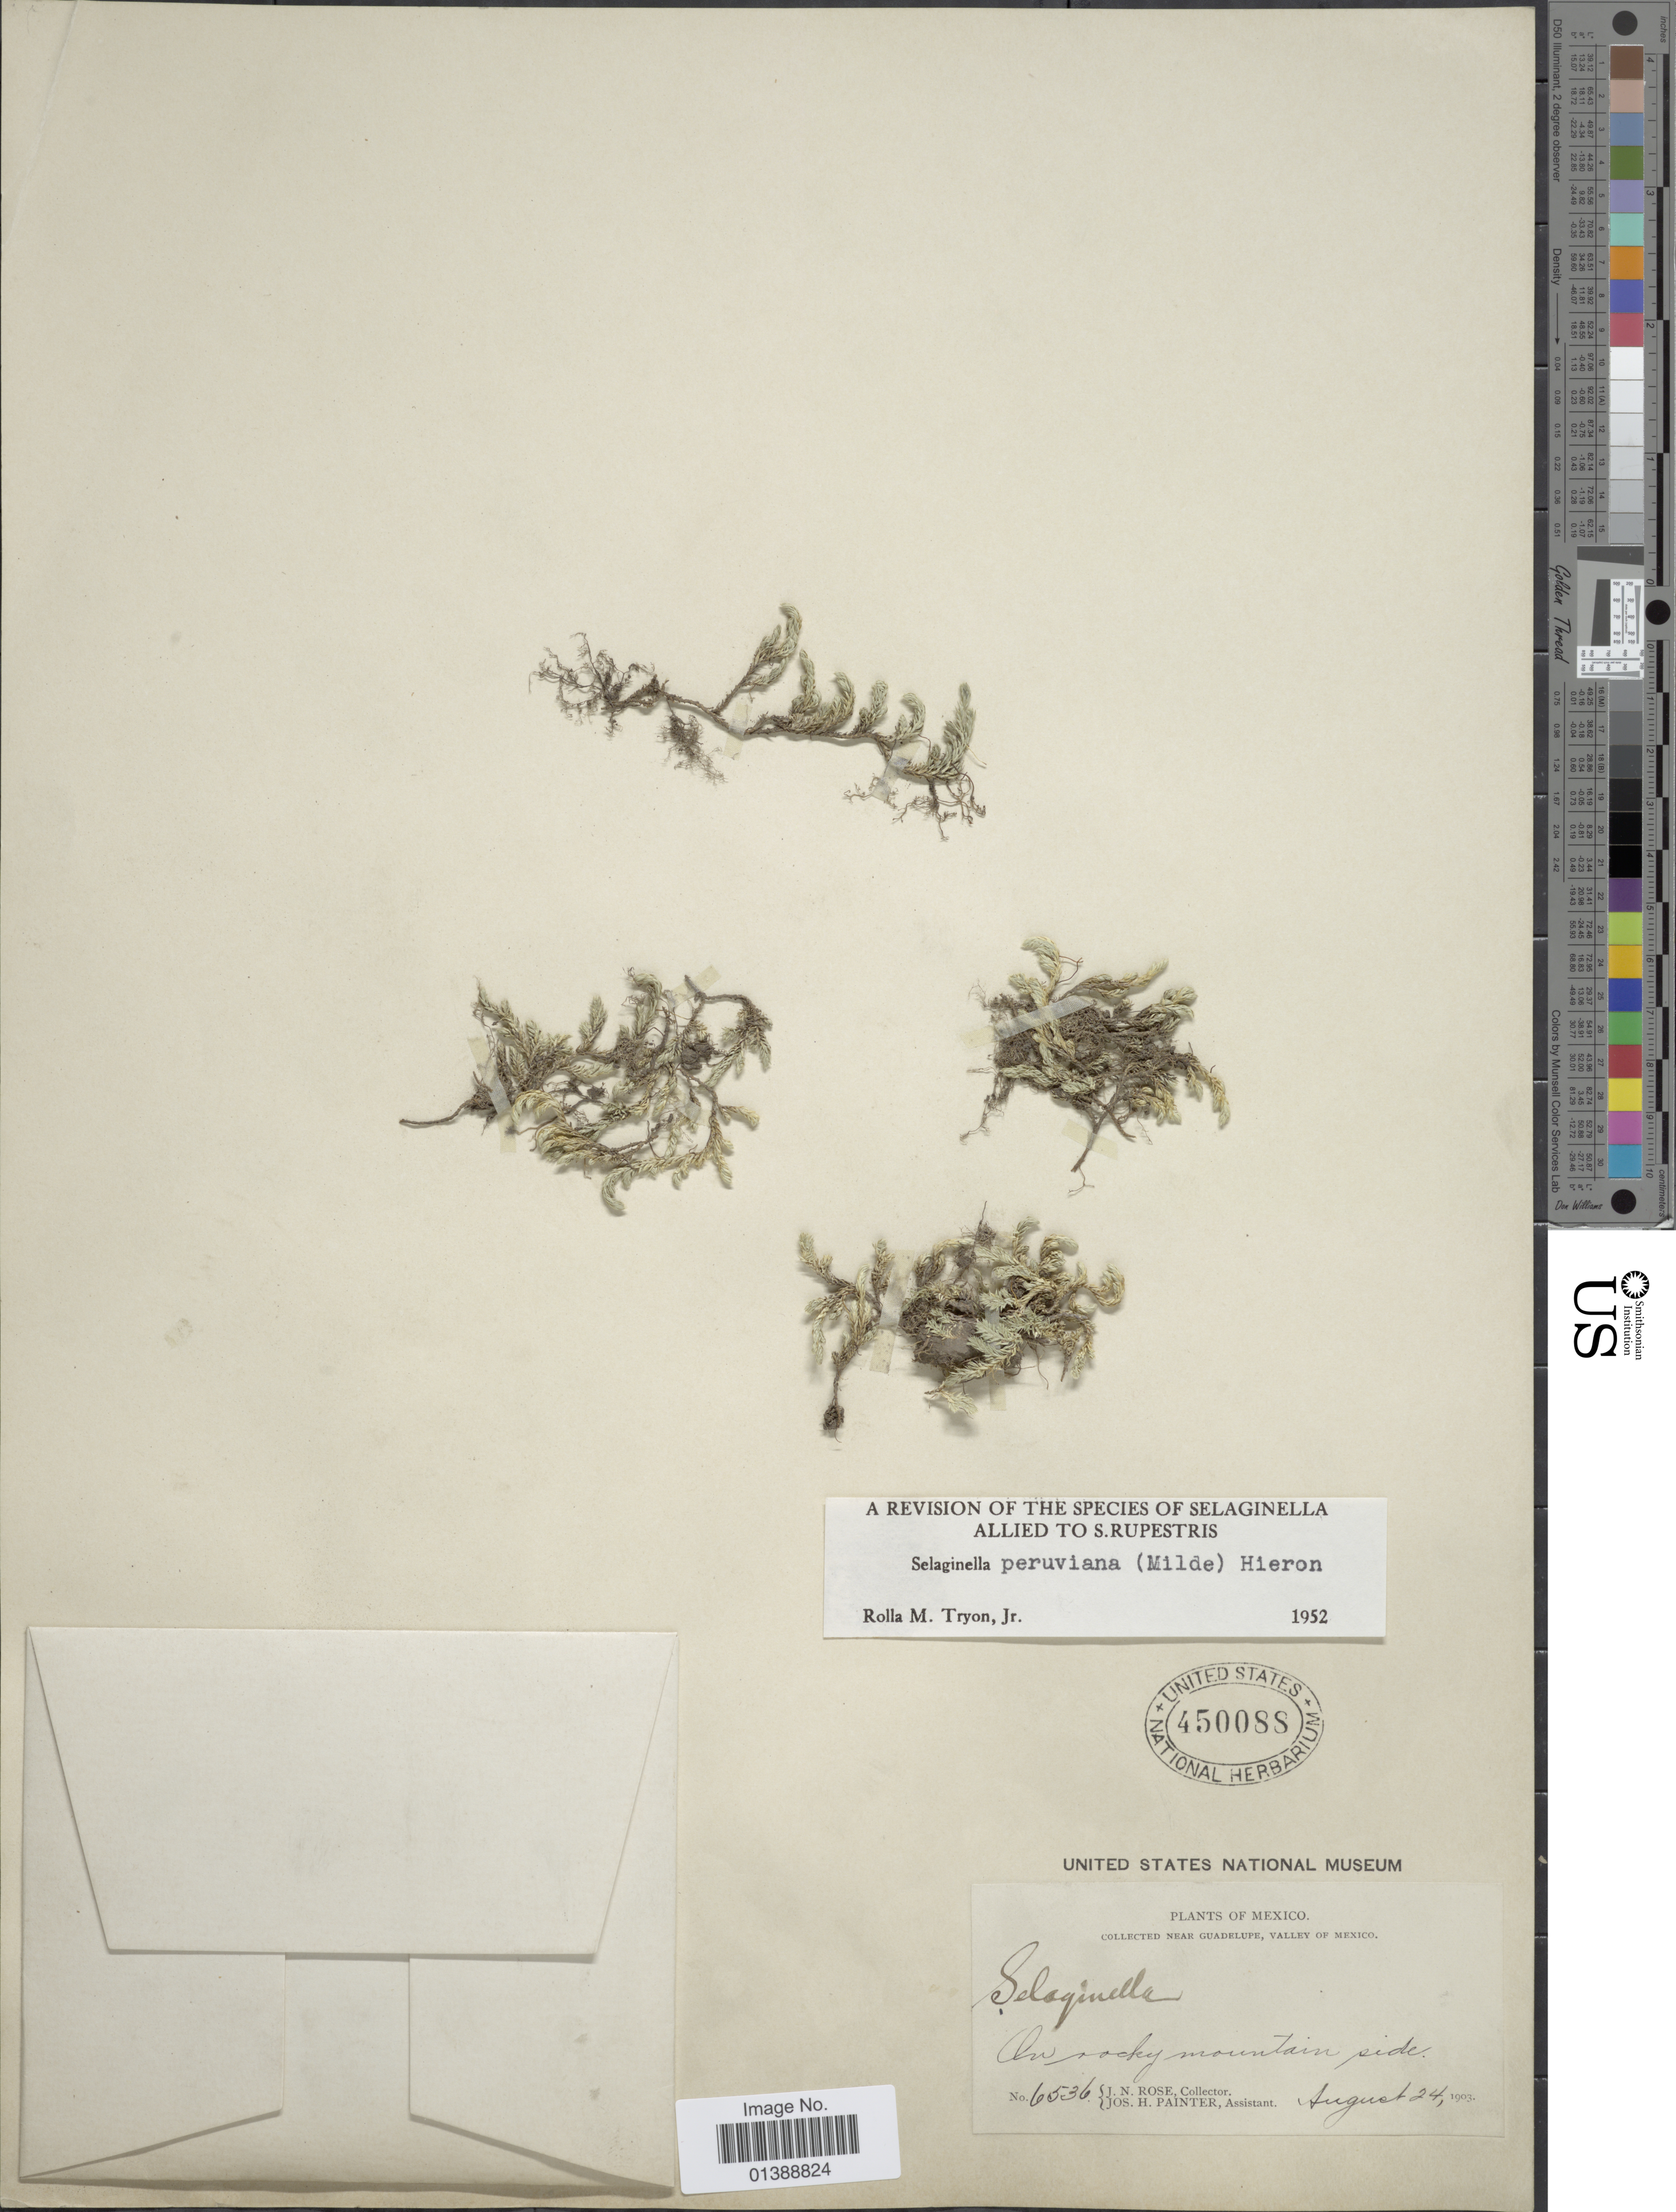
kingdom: Plantae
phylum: Tracheophyta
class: Lycopodiopsida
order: Selaginellales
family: Selaginellaceae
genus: Selaginella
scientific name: Selaginella peruviana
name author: (Milde) Hieron.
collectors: J. N. Rose & J. H. Painter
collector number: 6536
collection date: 1903-08-24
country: Mexico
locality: Near Guadelupe, On rocky mountain side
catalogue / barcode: US 450088